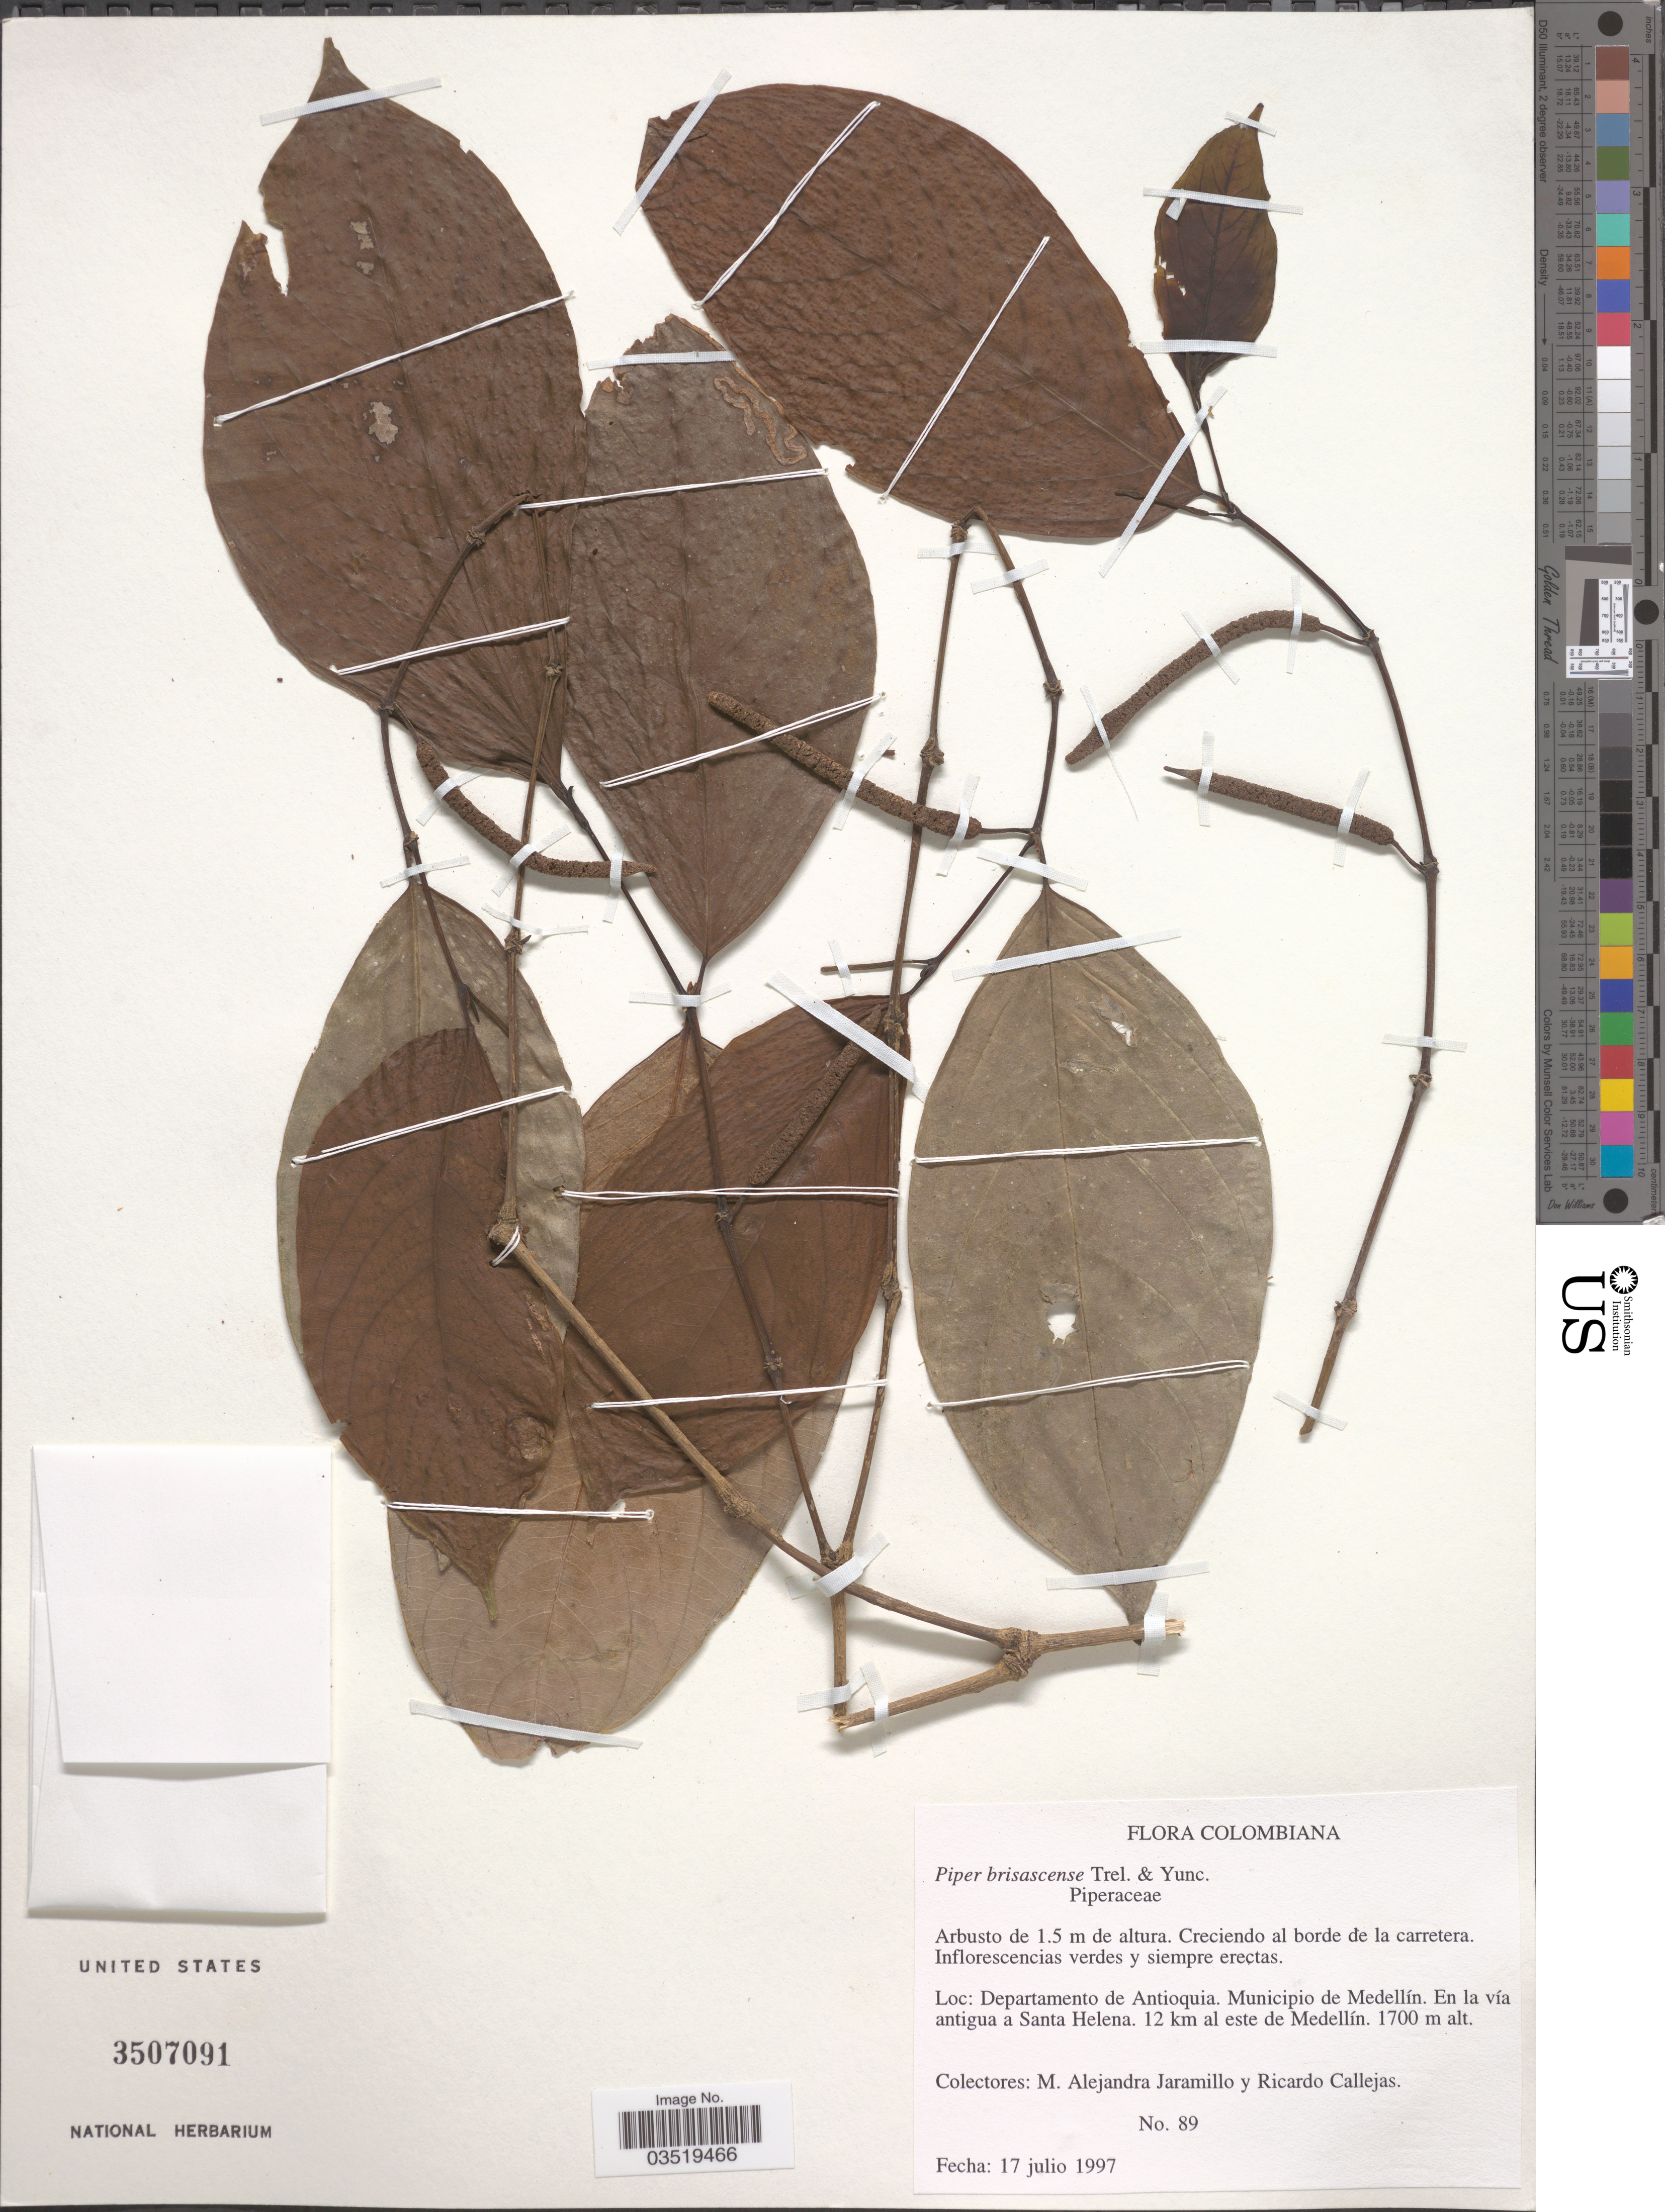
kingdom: Plantae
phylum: Tracheophyta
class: Magnoliopsida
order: Piperales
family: Piperaceae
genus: Piper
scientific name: Piper brisasense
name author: Yunck.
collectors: M. A. Jaramillo & R. Callejas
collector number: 89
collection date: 1997-07-17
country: Colombia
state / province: Antioquia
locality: Departamento de Antioquia. Municipio de Medellín. En la vía antigua a Santa Helena. 12 km al este de Medellín.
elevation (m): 1700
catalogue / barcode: US 3507091